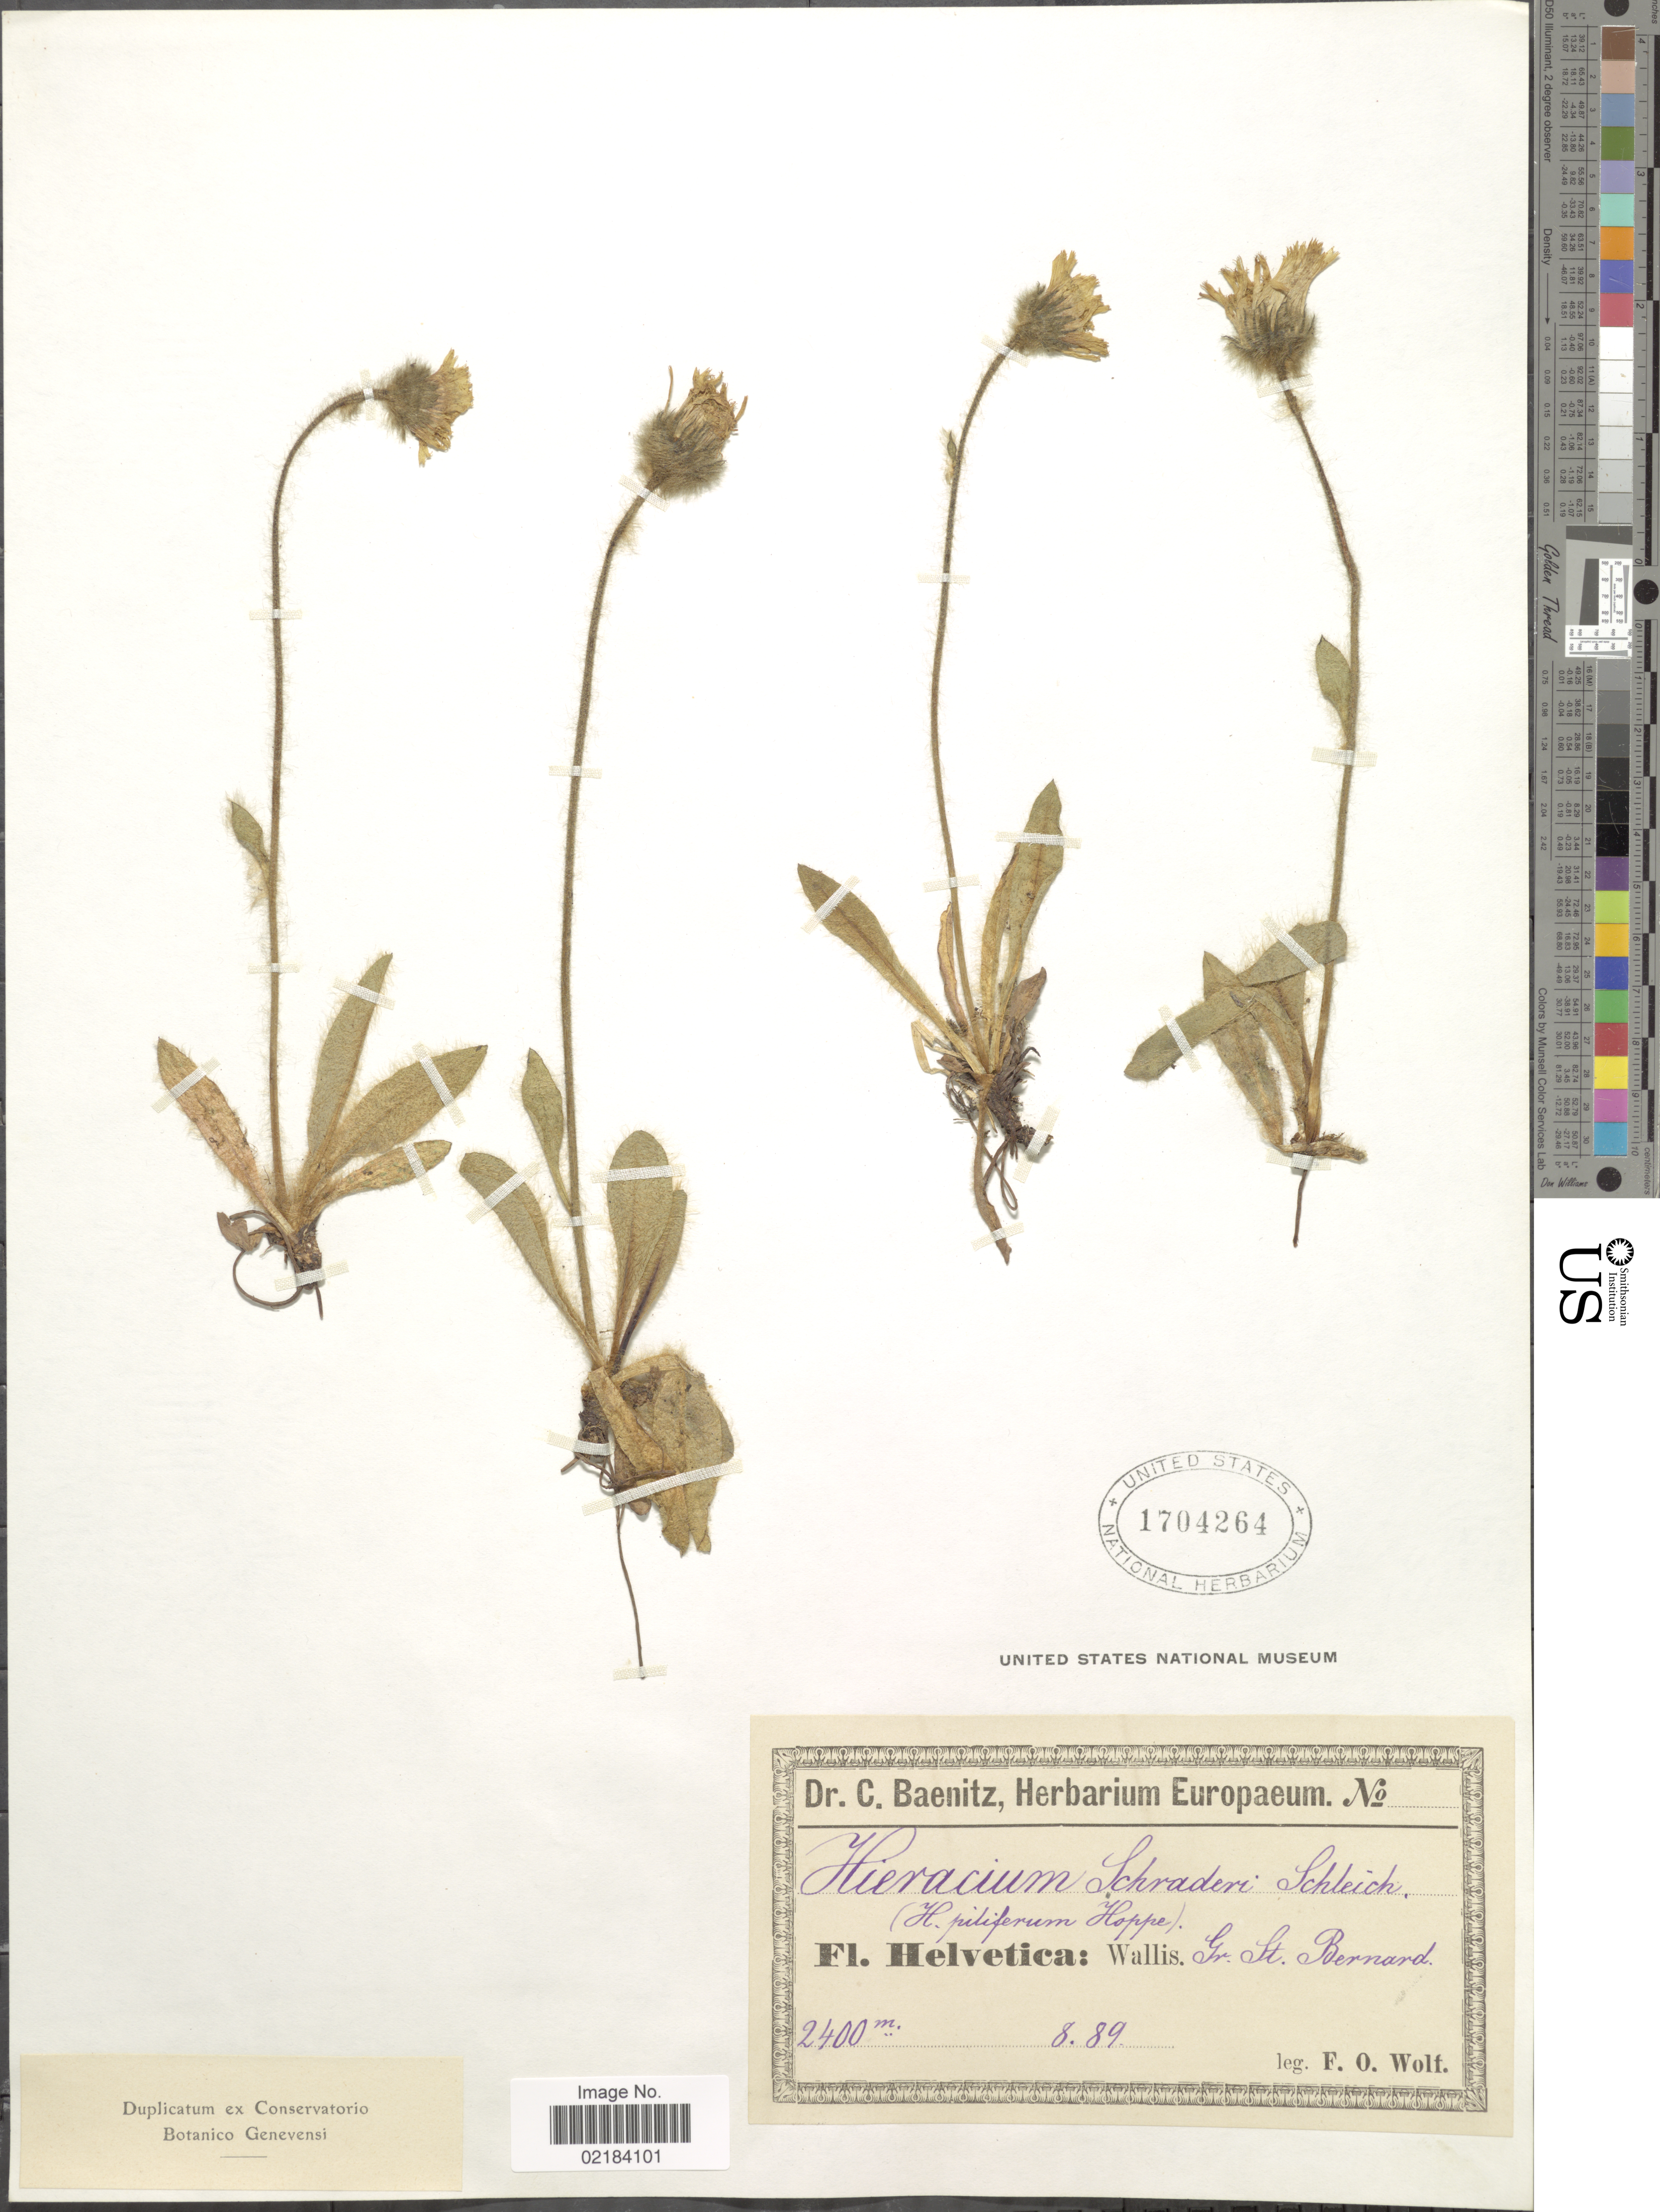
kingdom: Plantae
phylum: Tracheophyta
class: Magnoliopsida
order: Asterales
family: Asteraceae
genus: Hieracium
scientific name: Hieracium schraderi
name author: Schleich. ex DC.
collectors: F. Wolf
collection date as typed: Transcribed d/m/y: /8/89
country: Switzerland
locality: Fl. Helvetica: Wallis. Gr. St Bernard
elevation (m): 2400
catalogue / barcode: US 1704264